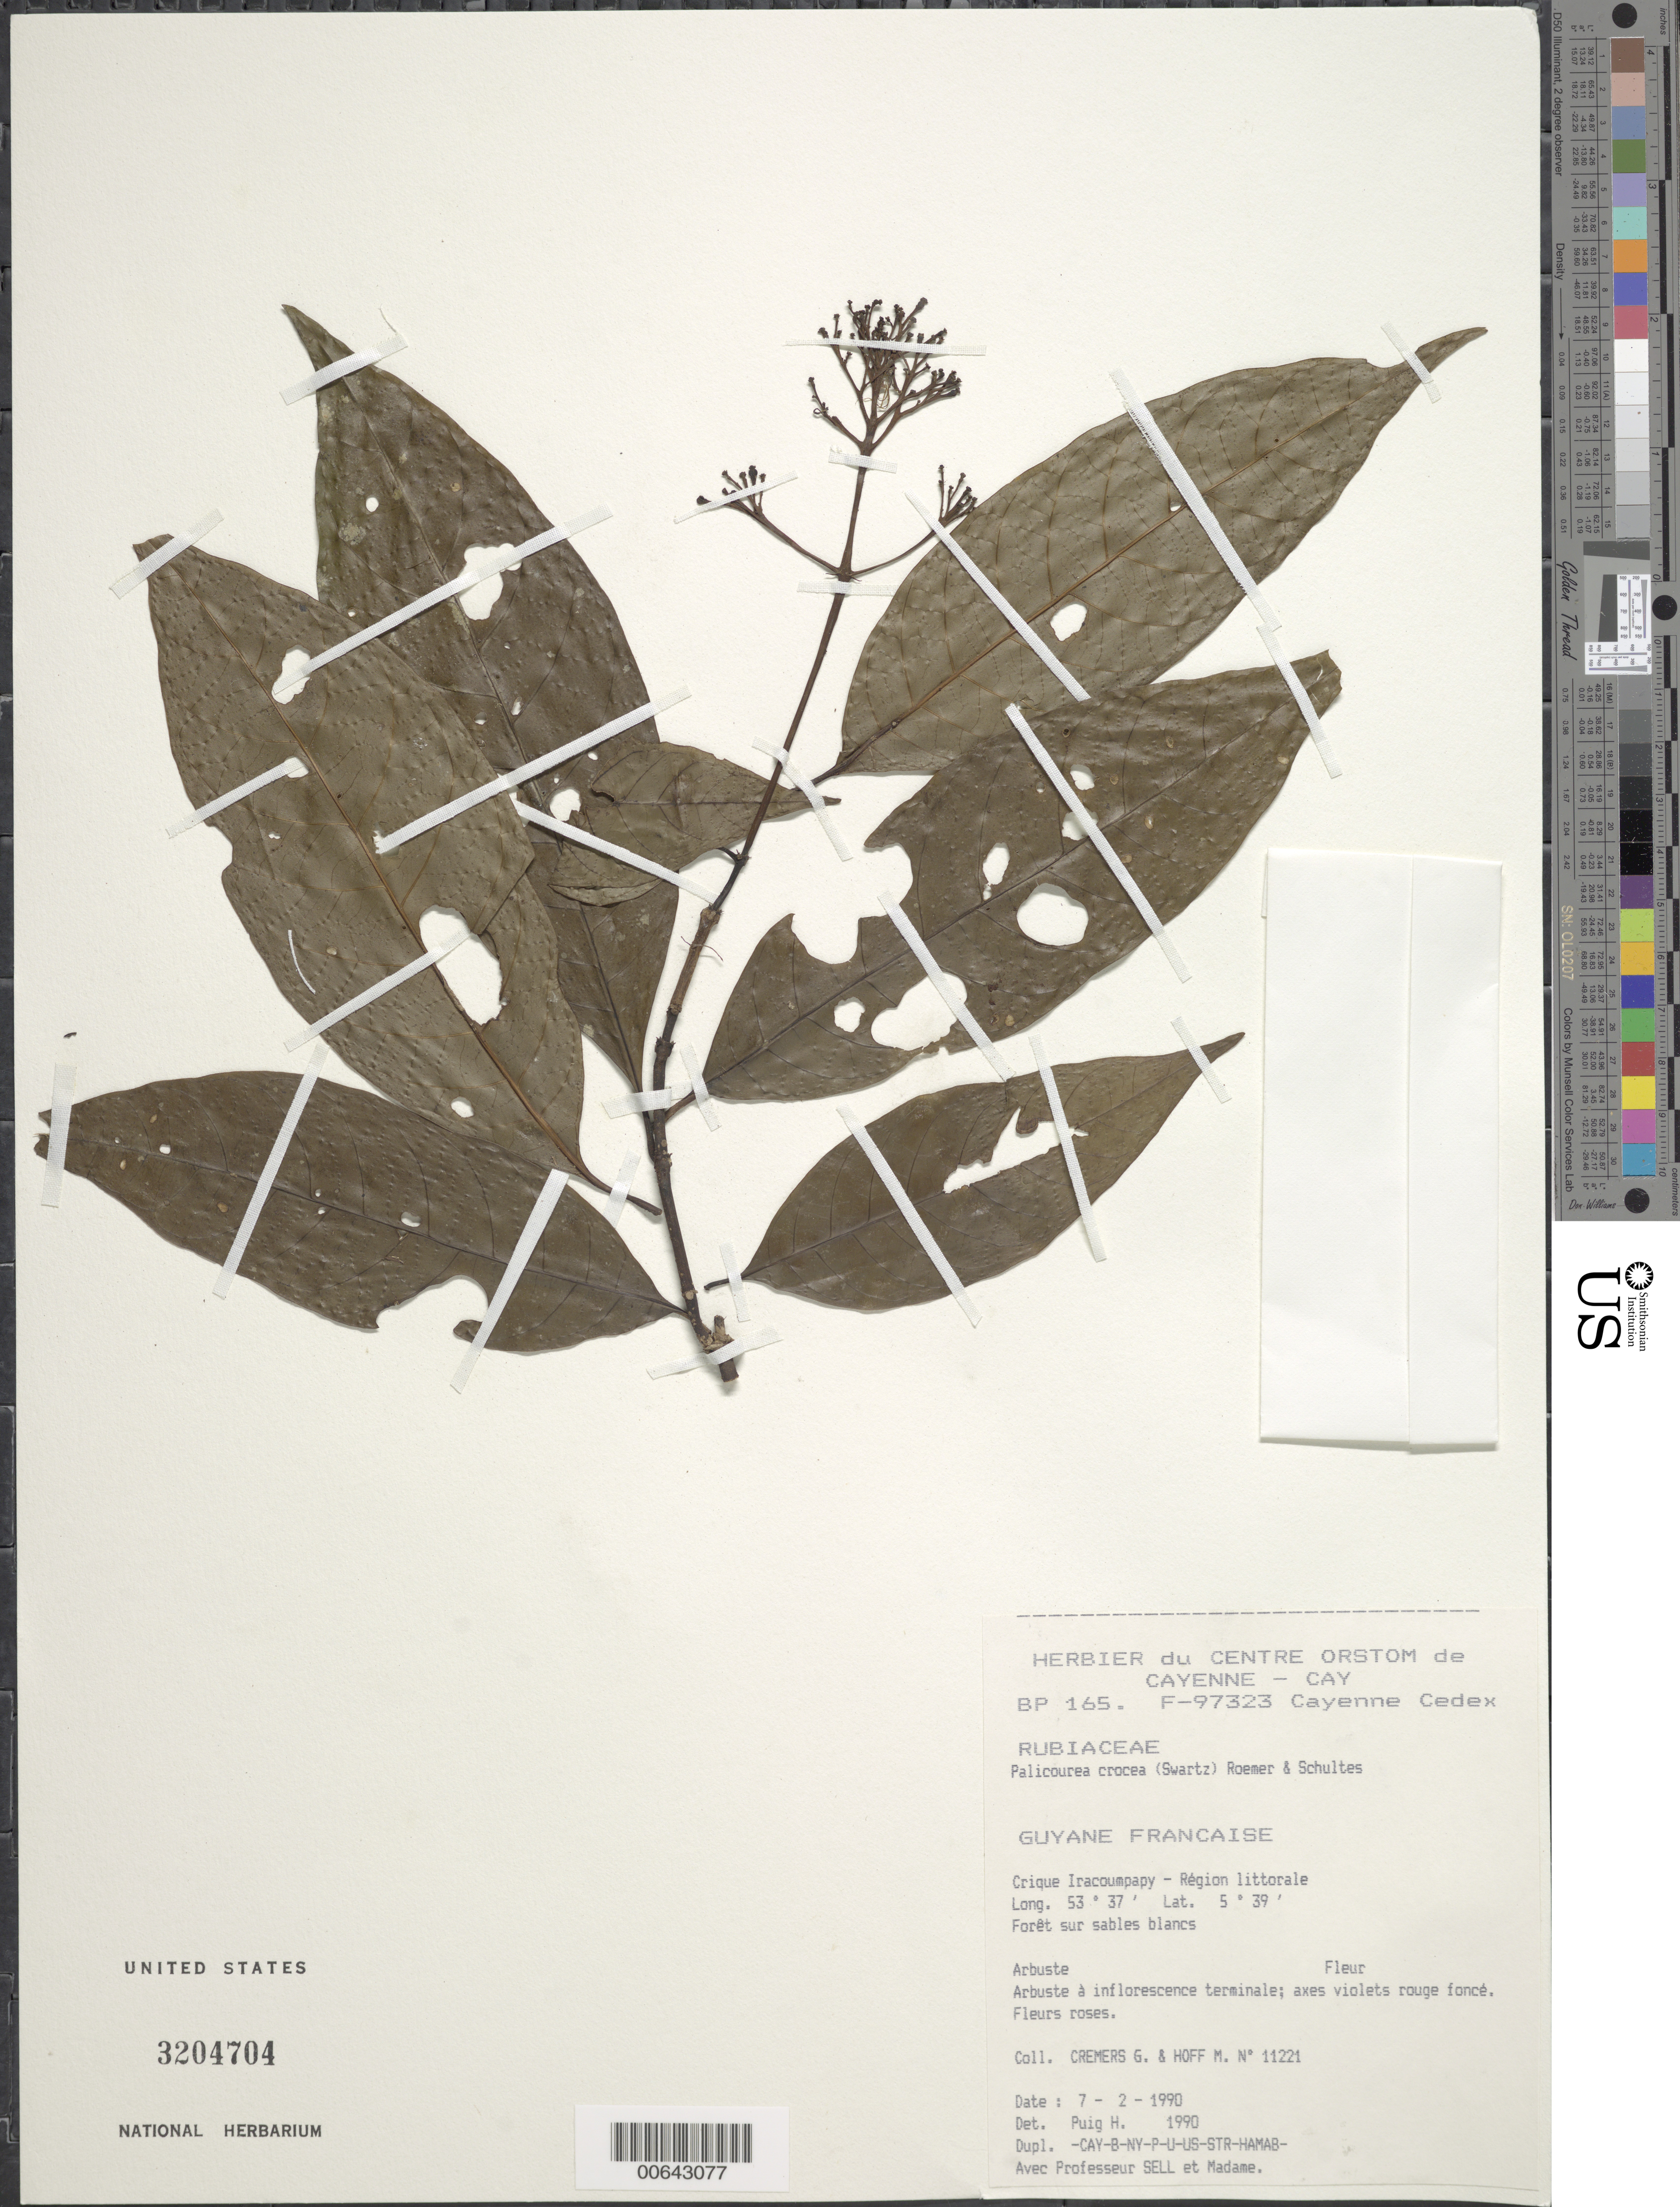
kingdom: Plantae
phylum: Tracheophyta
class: Magnoliopsida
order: Gentianales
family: Rubiaceae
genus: Palicourea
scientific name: Palicourea crocea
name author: (Sw.) Schult.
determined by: Puig, H.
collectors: G. Cremers & M. Hoff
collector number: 11221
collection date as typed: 7-Feb-90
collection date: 1990-02-07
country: French Guiana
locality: Crique Iracoumpapy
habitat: Forest on white sand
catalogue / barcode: US 3204704